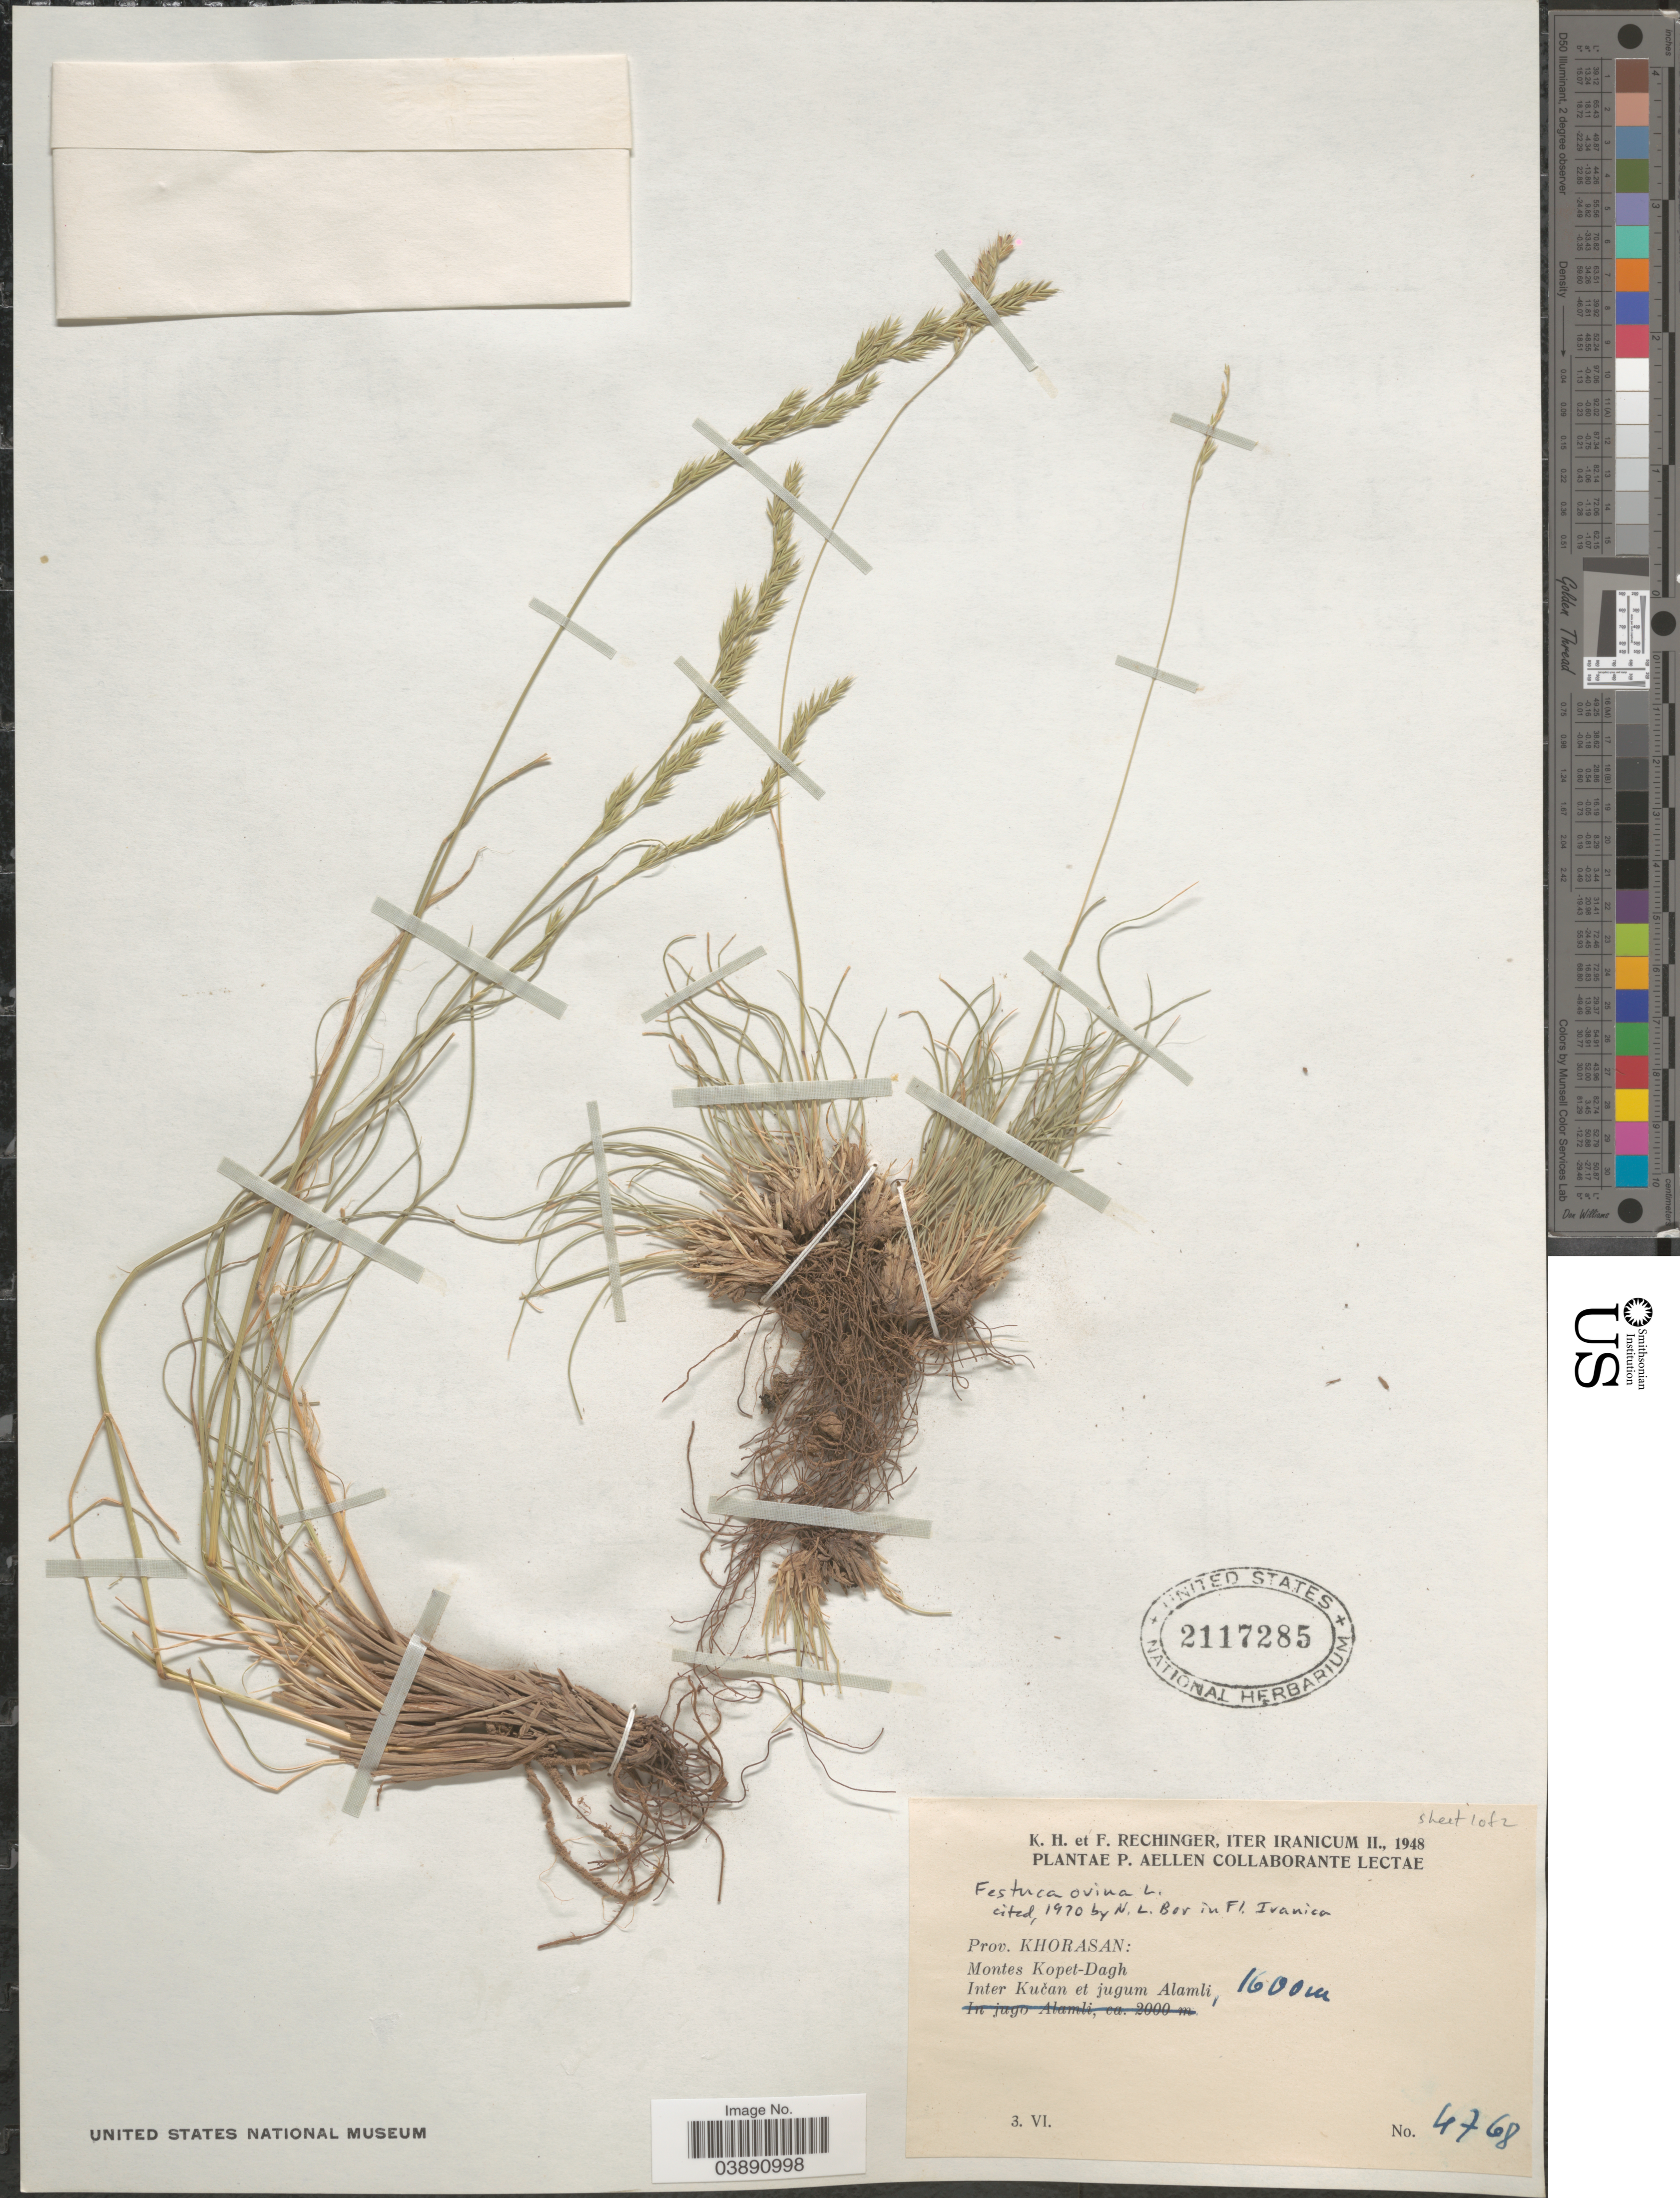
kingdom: Plantae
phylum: Tracheophyta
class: Liliopsida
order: Poales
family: Poaceae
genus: Festuca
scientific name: Festuca ovina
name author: L.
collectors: K. H. Rechinger & F. Rechinger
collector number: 4768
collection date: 1948-06-03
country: Iran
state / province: Khorasan [obsolete]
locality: Iter Iranicum II. Prov. Khorasan: Montes Kopet-Dagh. Inter Kučan et jugum Alamli.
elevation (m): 1600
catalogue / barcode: US 2117285